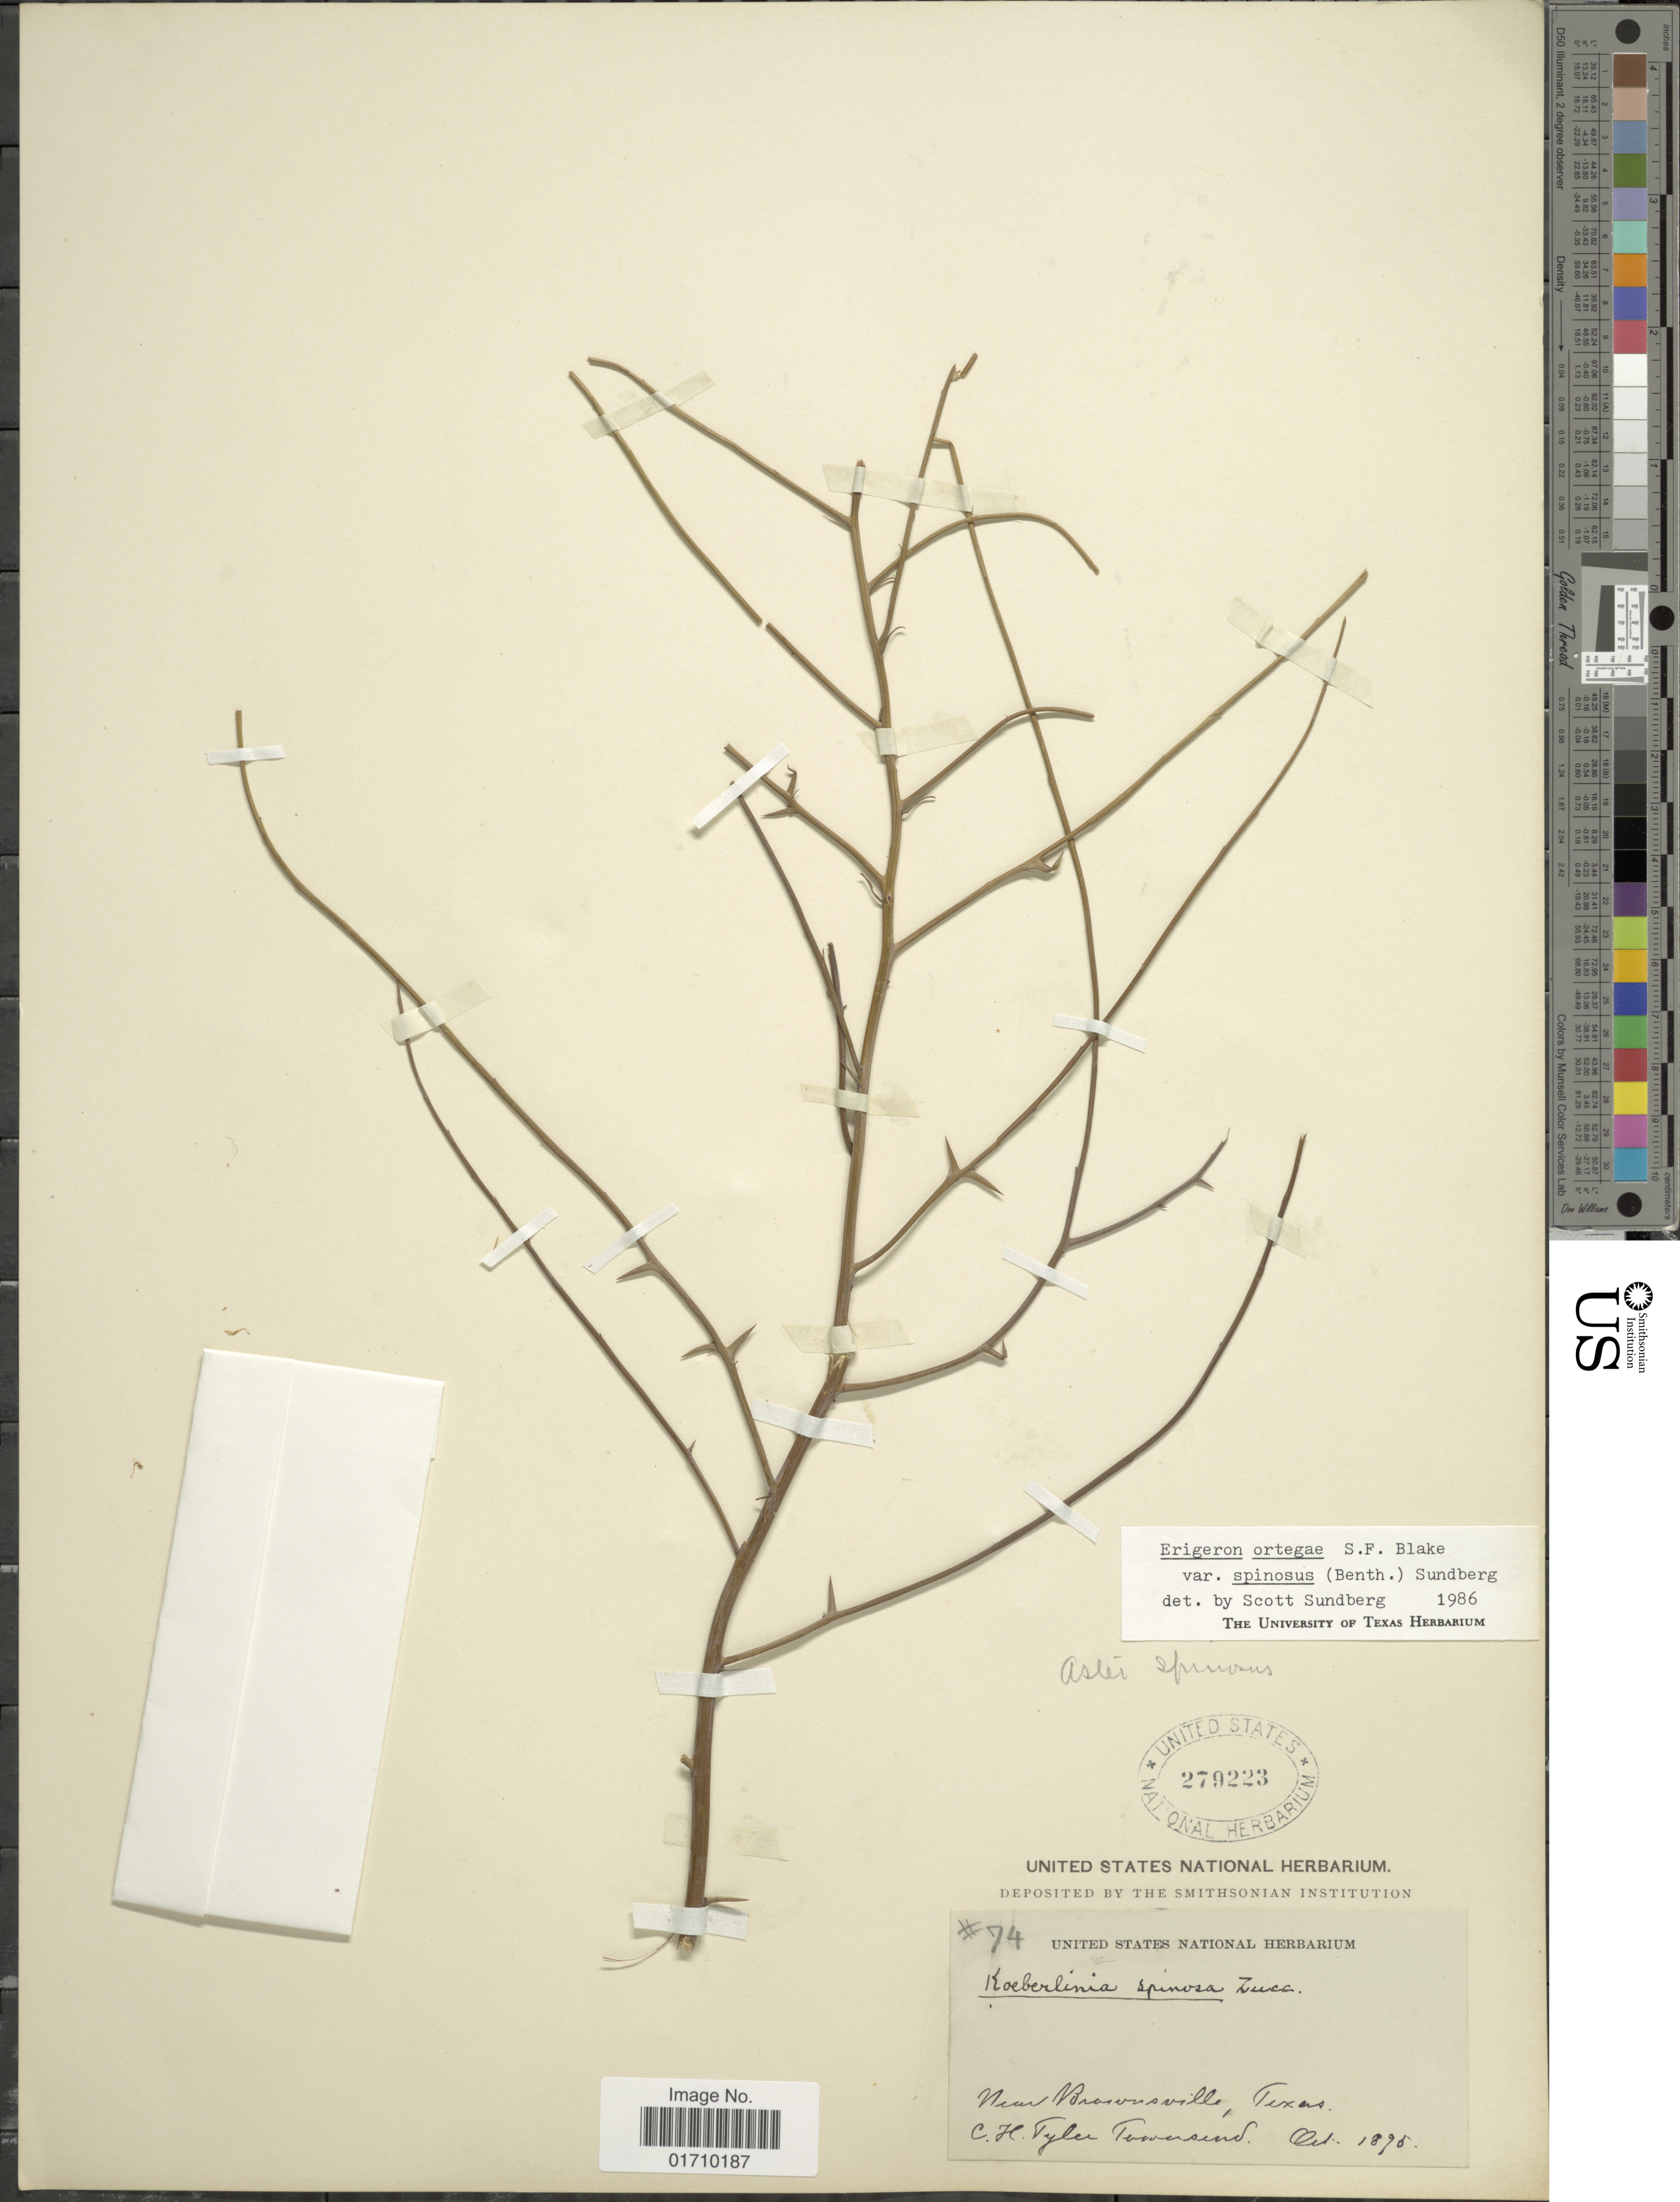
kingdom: Plantae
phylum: Tracheophyta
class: Magnoliopsida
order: Asterales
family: Asteraceae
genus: Chloracantha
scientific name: Chloracantha spinosa var. spinosa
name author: (Benth.) G.L. Nesom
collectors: C. H. T. Townsend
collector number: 74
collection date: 1895-10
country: United States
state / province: Texas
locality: Near Brownsville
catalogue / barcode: US 279223